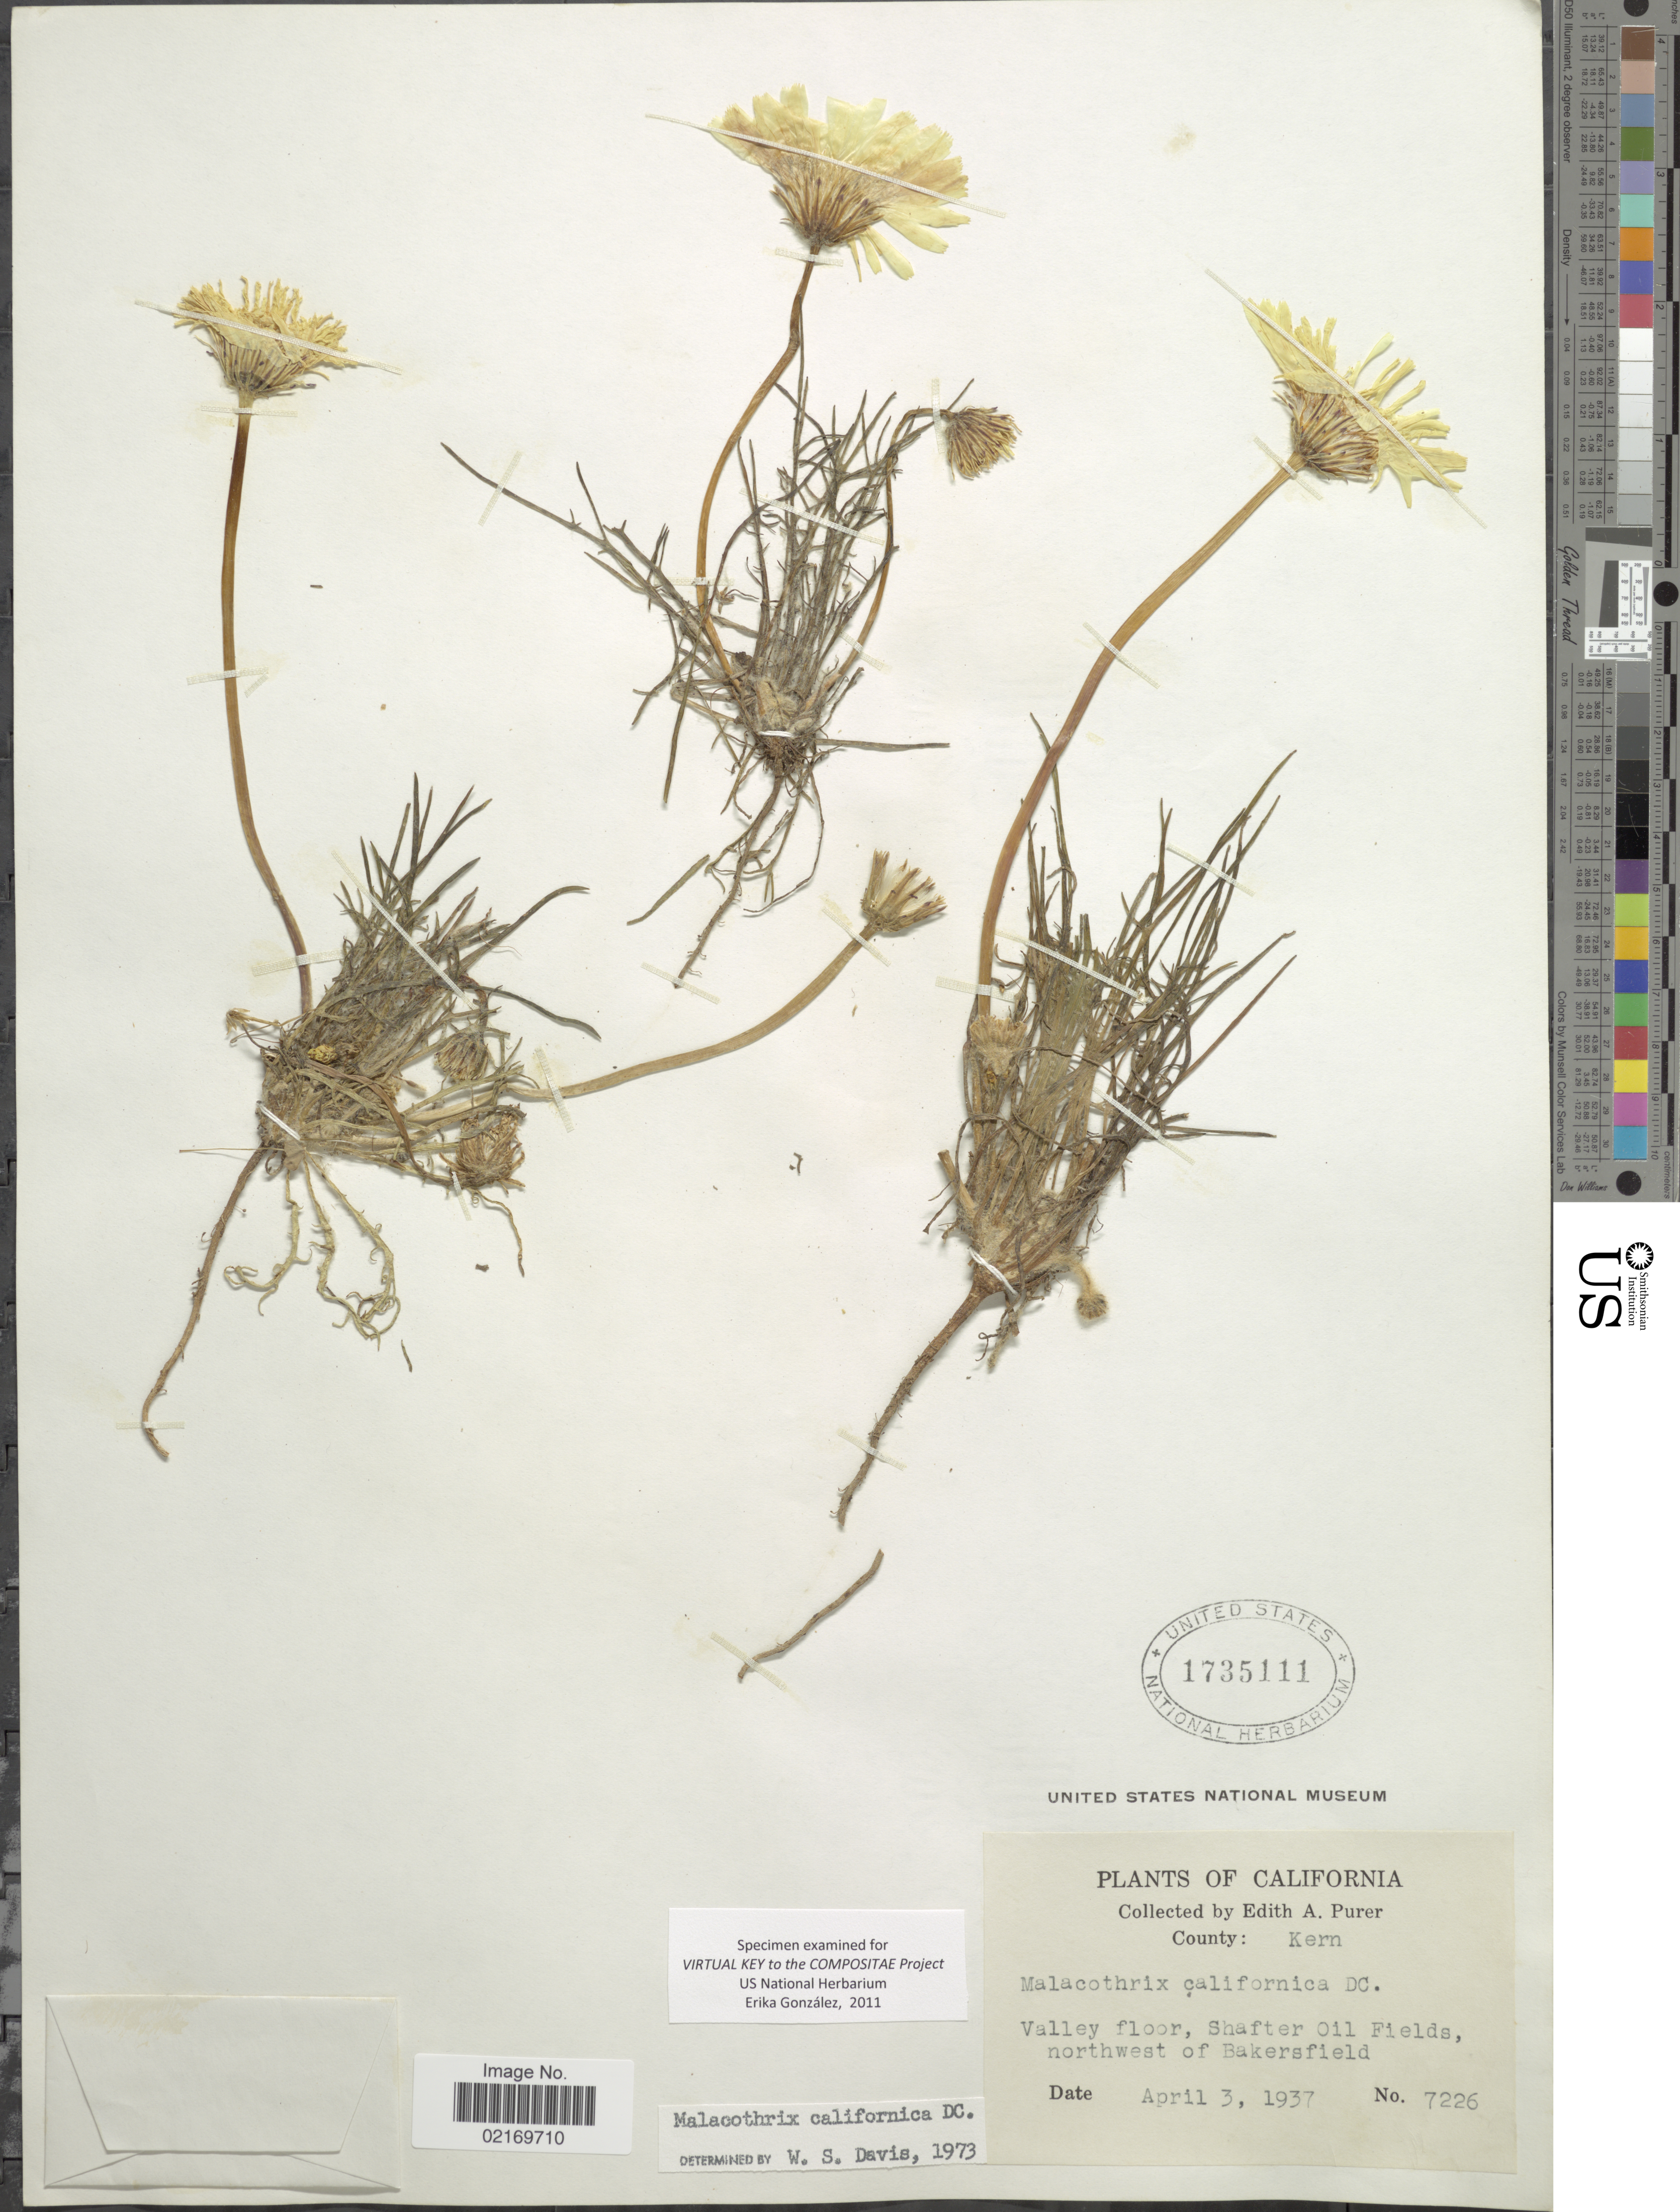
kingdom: Plantae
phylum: Tracheophyta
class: Magnoliopsida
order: Asterales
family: Asteraceae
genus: Malacothrix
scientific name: Malacothrix californica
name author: DC.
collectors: E. Purer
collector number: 7226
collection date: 1937-04-03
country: United States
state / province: California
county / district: Kern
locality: County Kern, Valley floor, Shafter Oil Fields, northwest of Bakersfield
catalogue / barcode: US 1735111